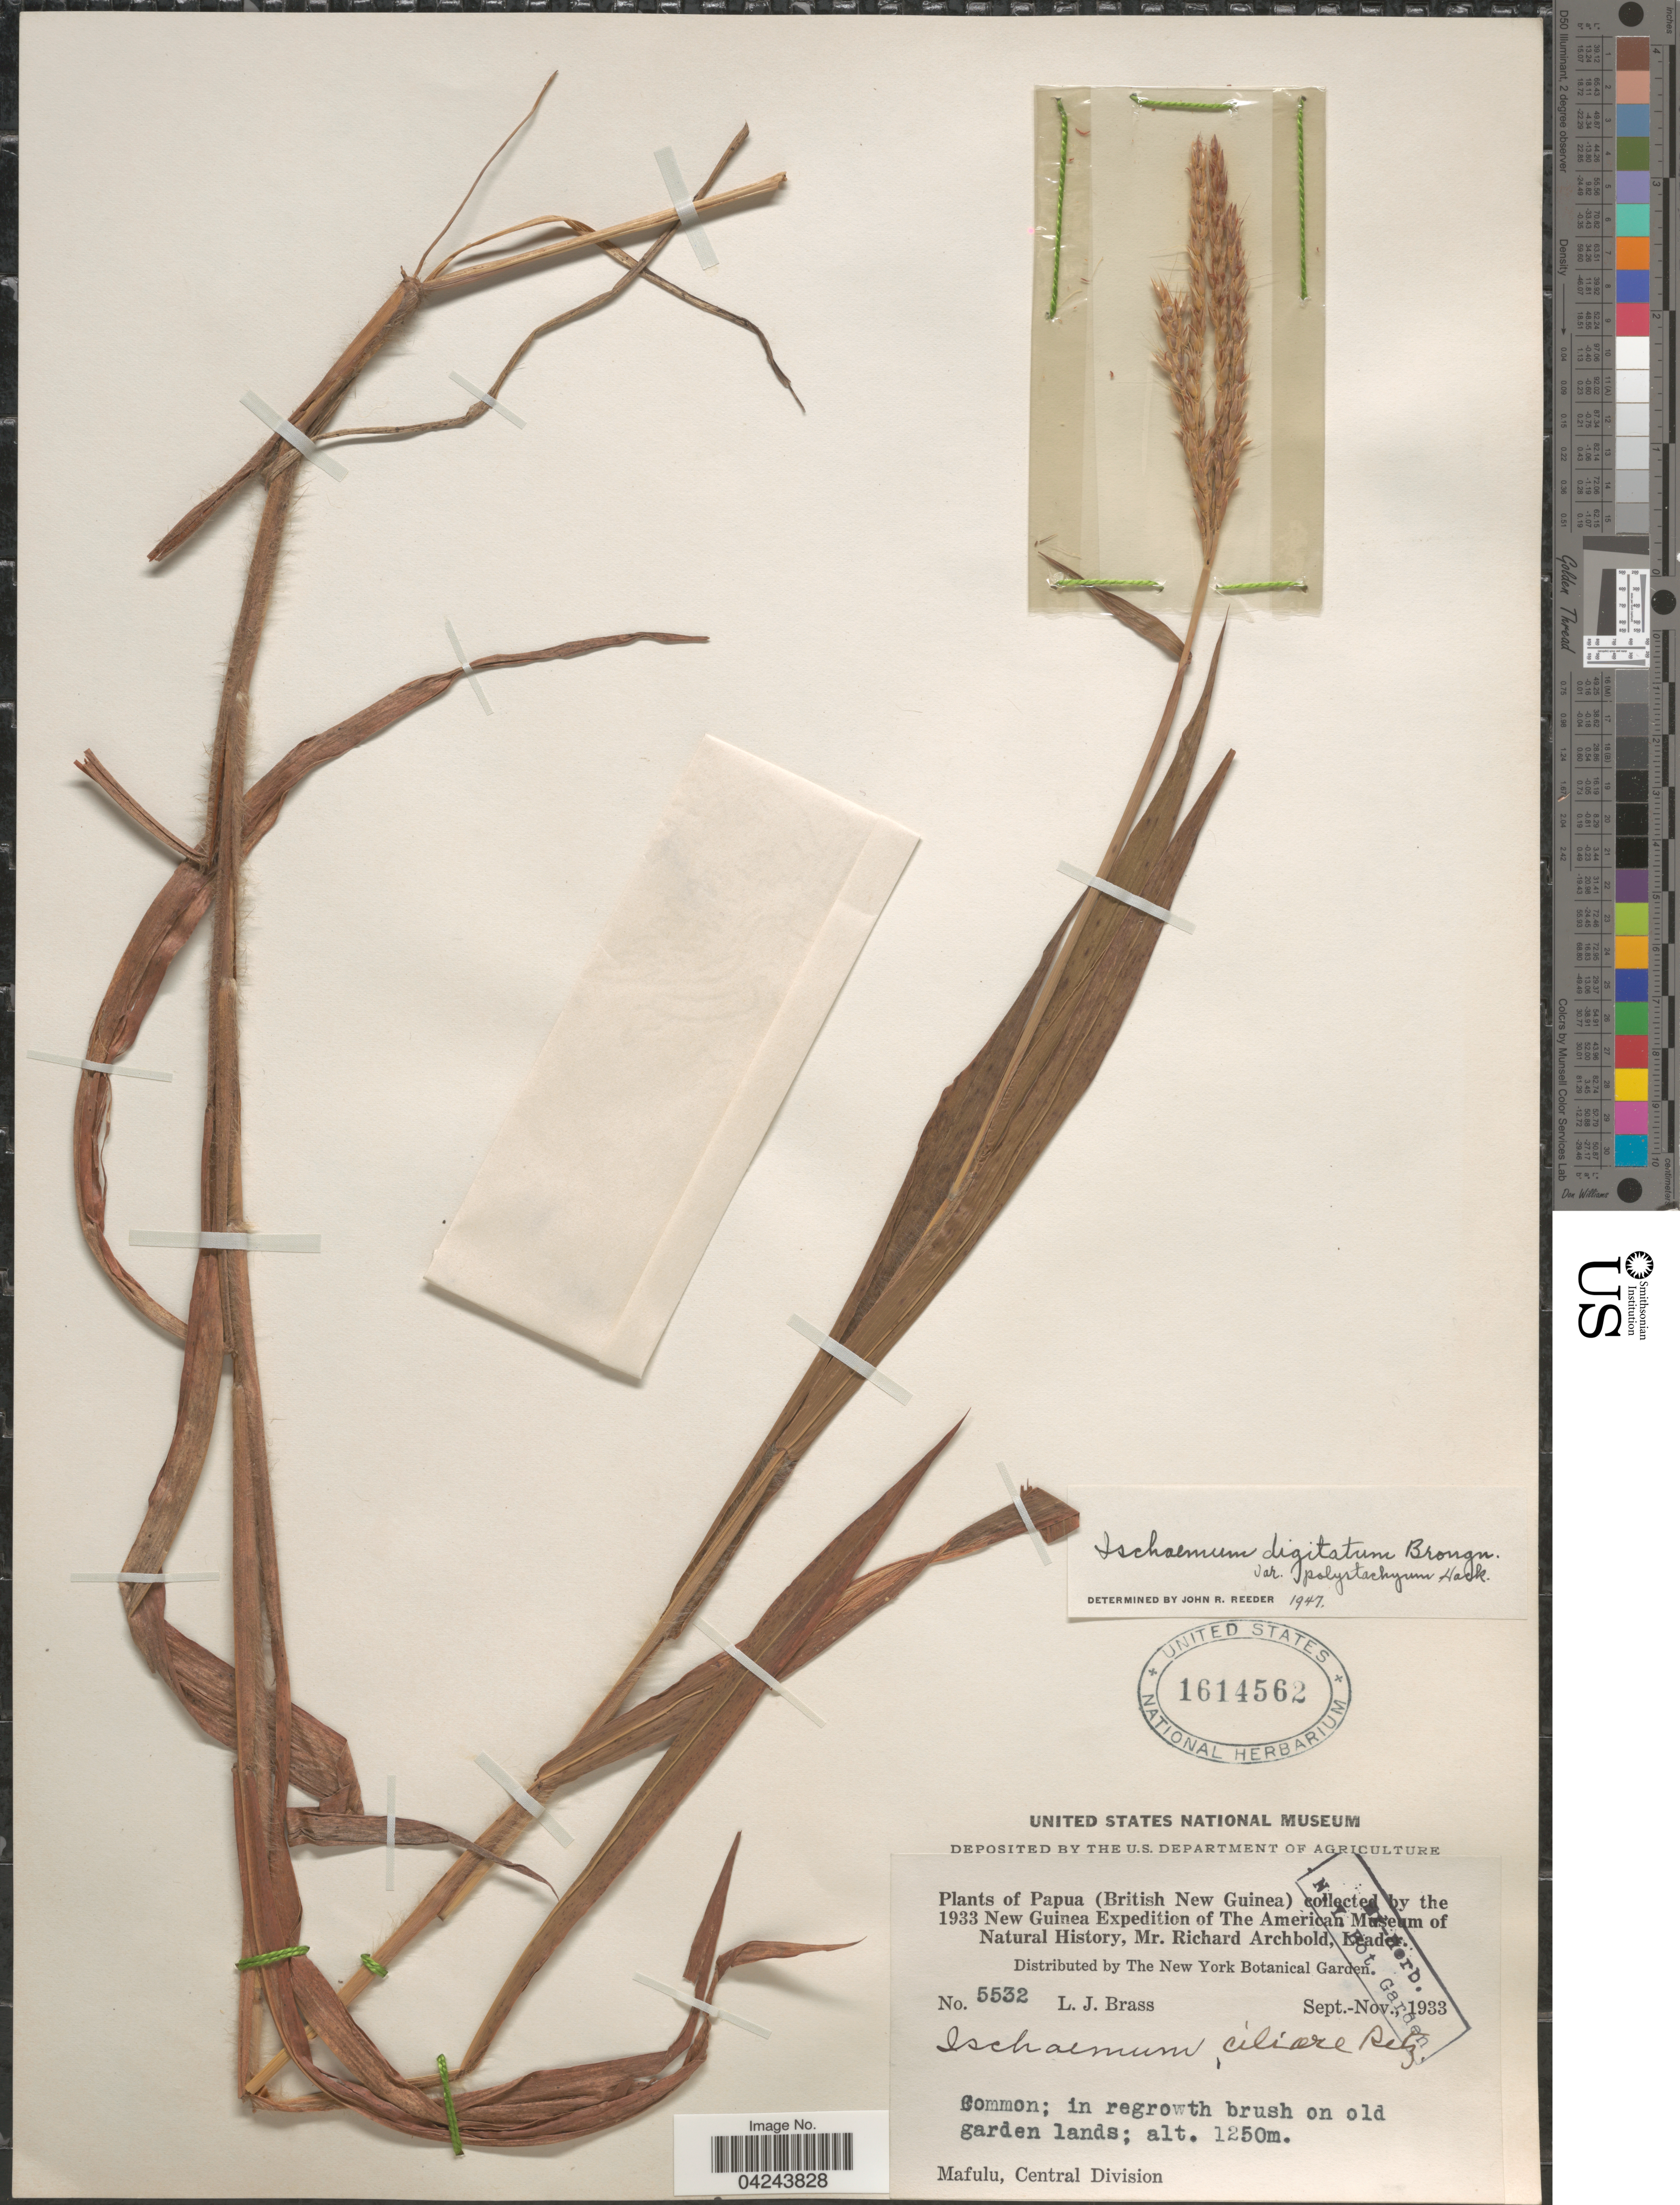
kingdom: Plantae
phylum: Tracheophyta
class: Liliopsida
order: Poales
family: Poaceae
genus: Ischaemum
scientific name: Ischaemum polystachyum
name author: J. Presl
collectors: L. J. Brass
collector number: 5532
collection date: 1933-09/1933-11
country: Papua New Guinea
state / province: Central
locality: Papua (British New Guinea). 1933 New Guinea Expedition of The American Museum of Natural History. Mafulu, Central Division.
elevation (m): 1250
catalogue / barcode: US 1614562